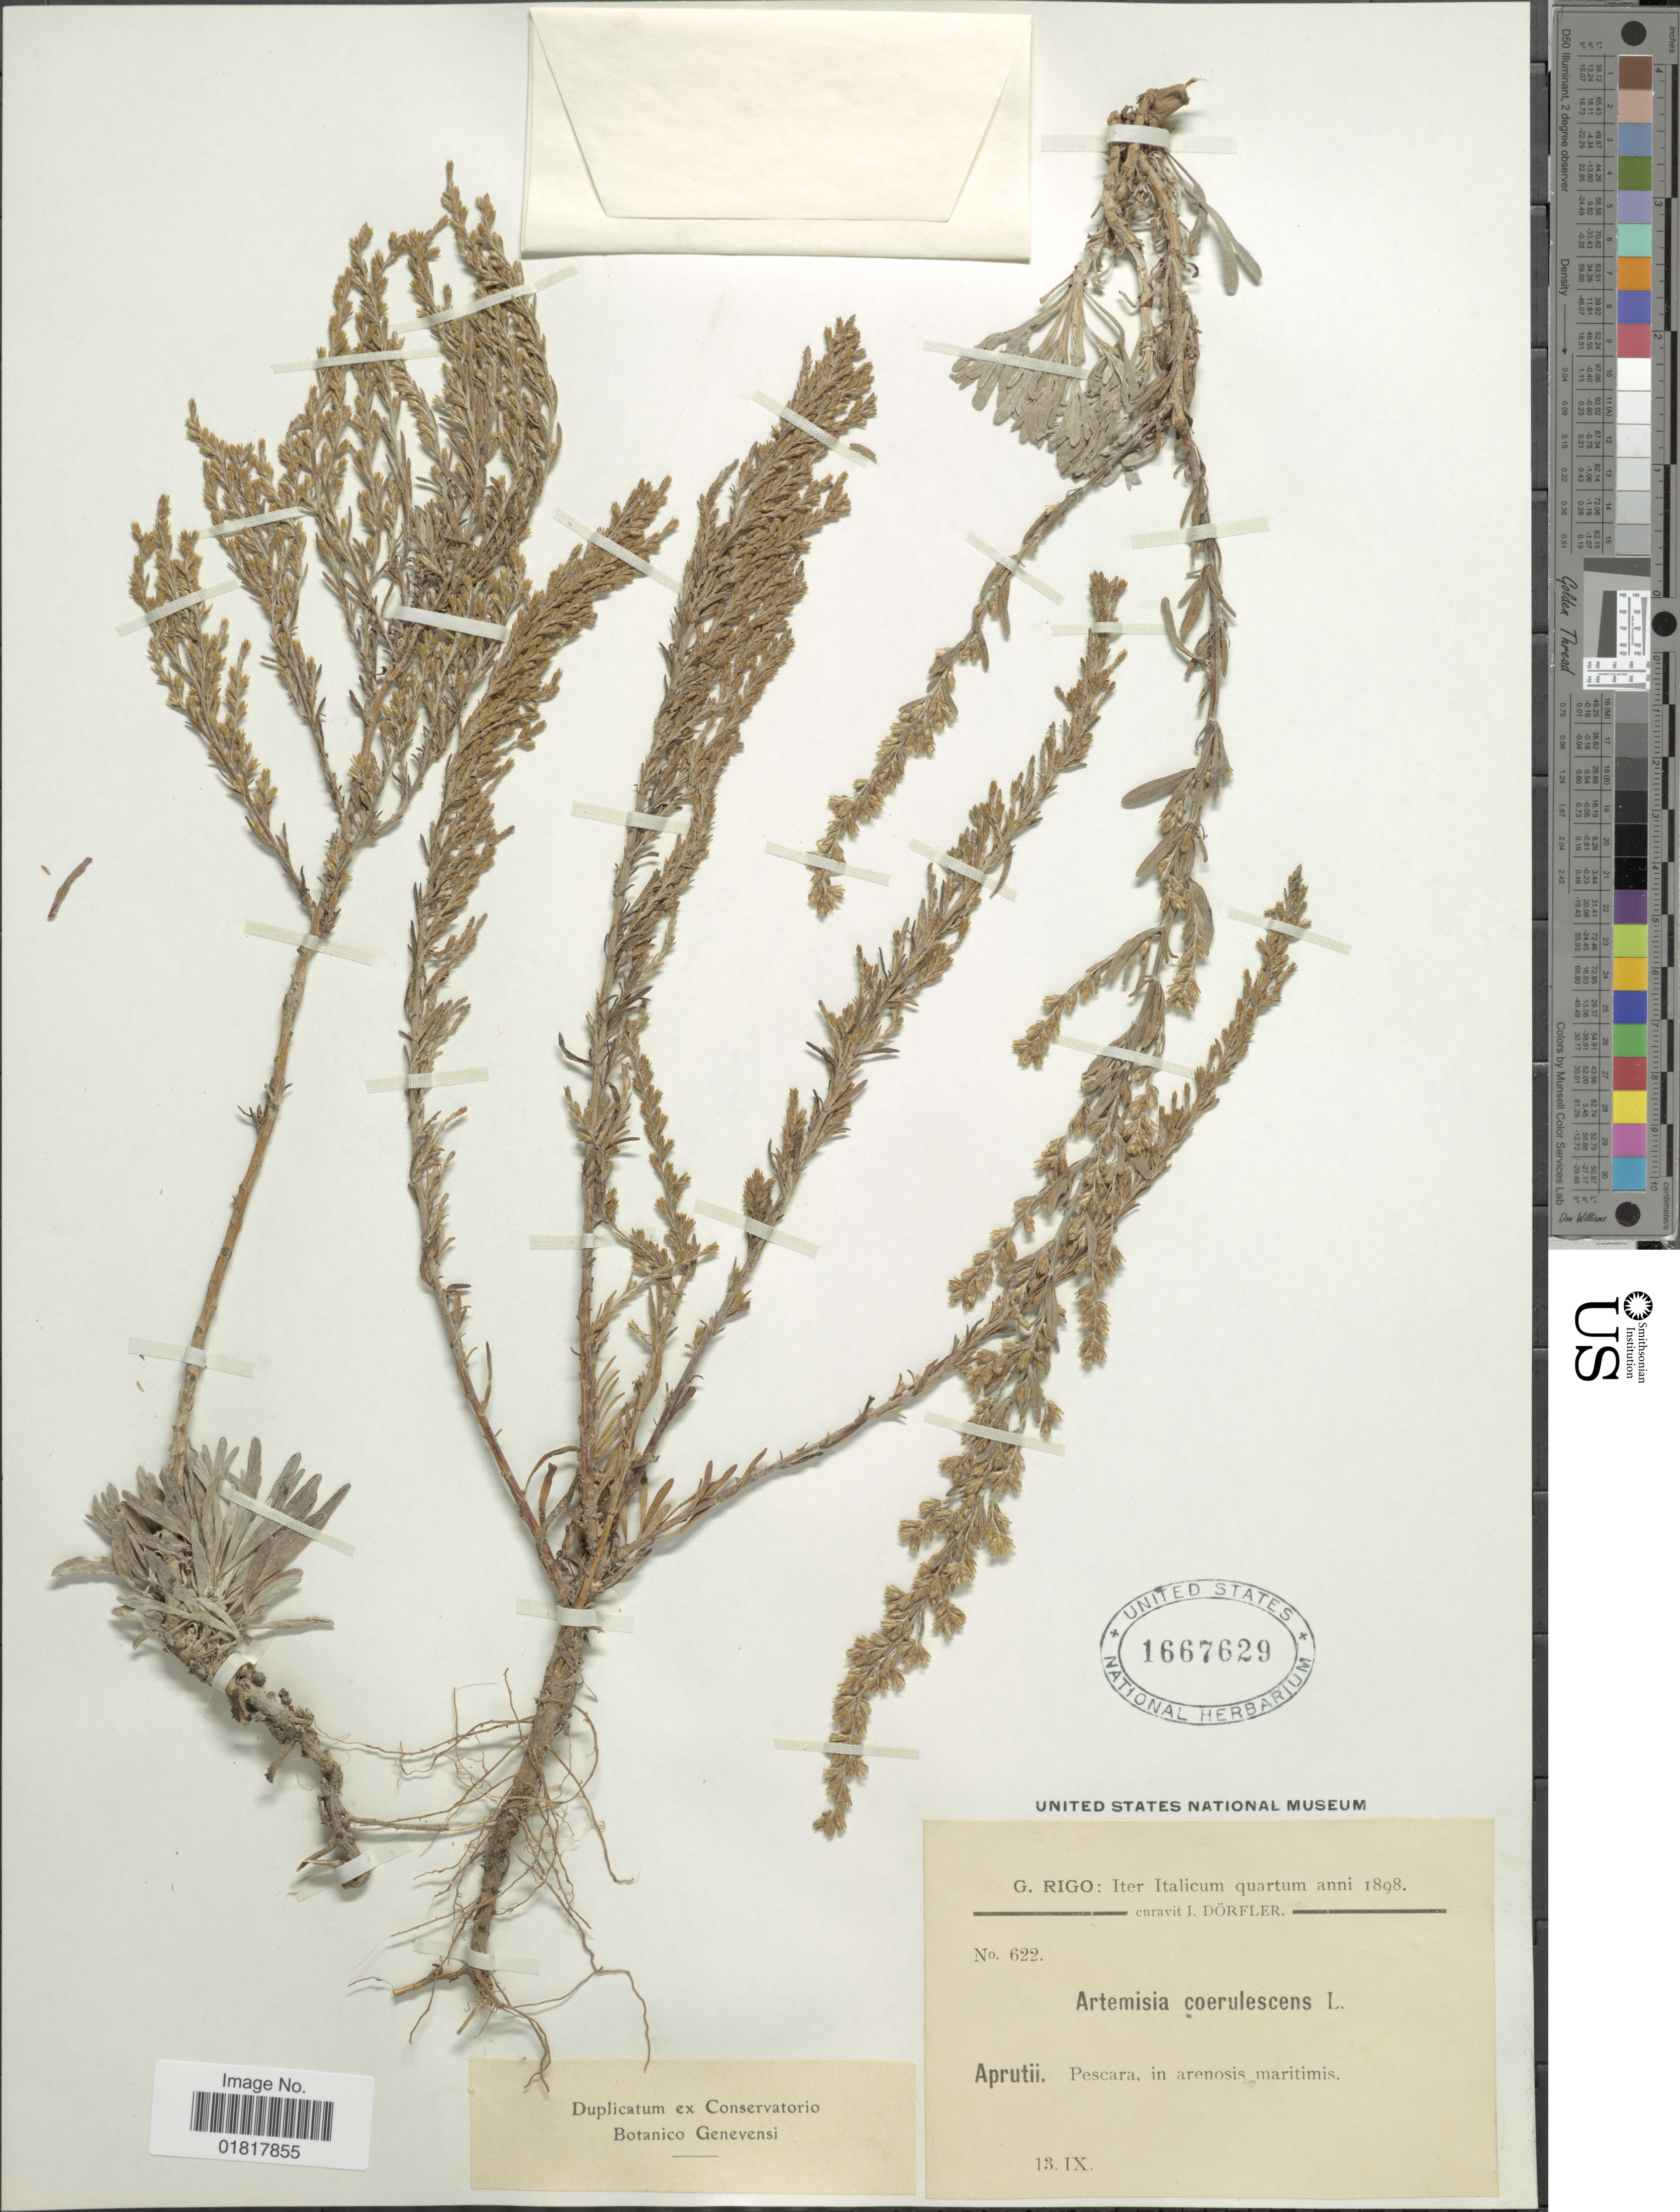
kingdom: Plantae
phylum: Tracheophyta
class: Magnoliopsida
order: Asterales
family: Asteraceae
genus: Artemisia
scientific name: Artemisia coerulescens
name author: L.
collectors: G. Rigo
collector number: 622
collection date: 1898-09-13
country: Italy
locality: Pescara, in arenosis maritimis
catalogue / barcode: US 1667629